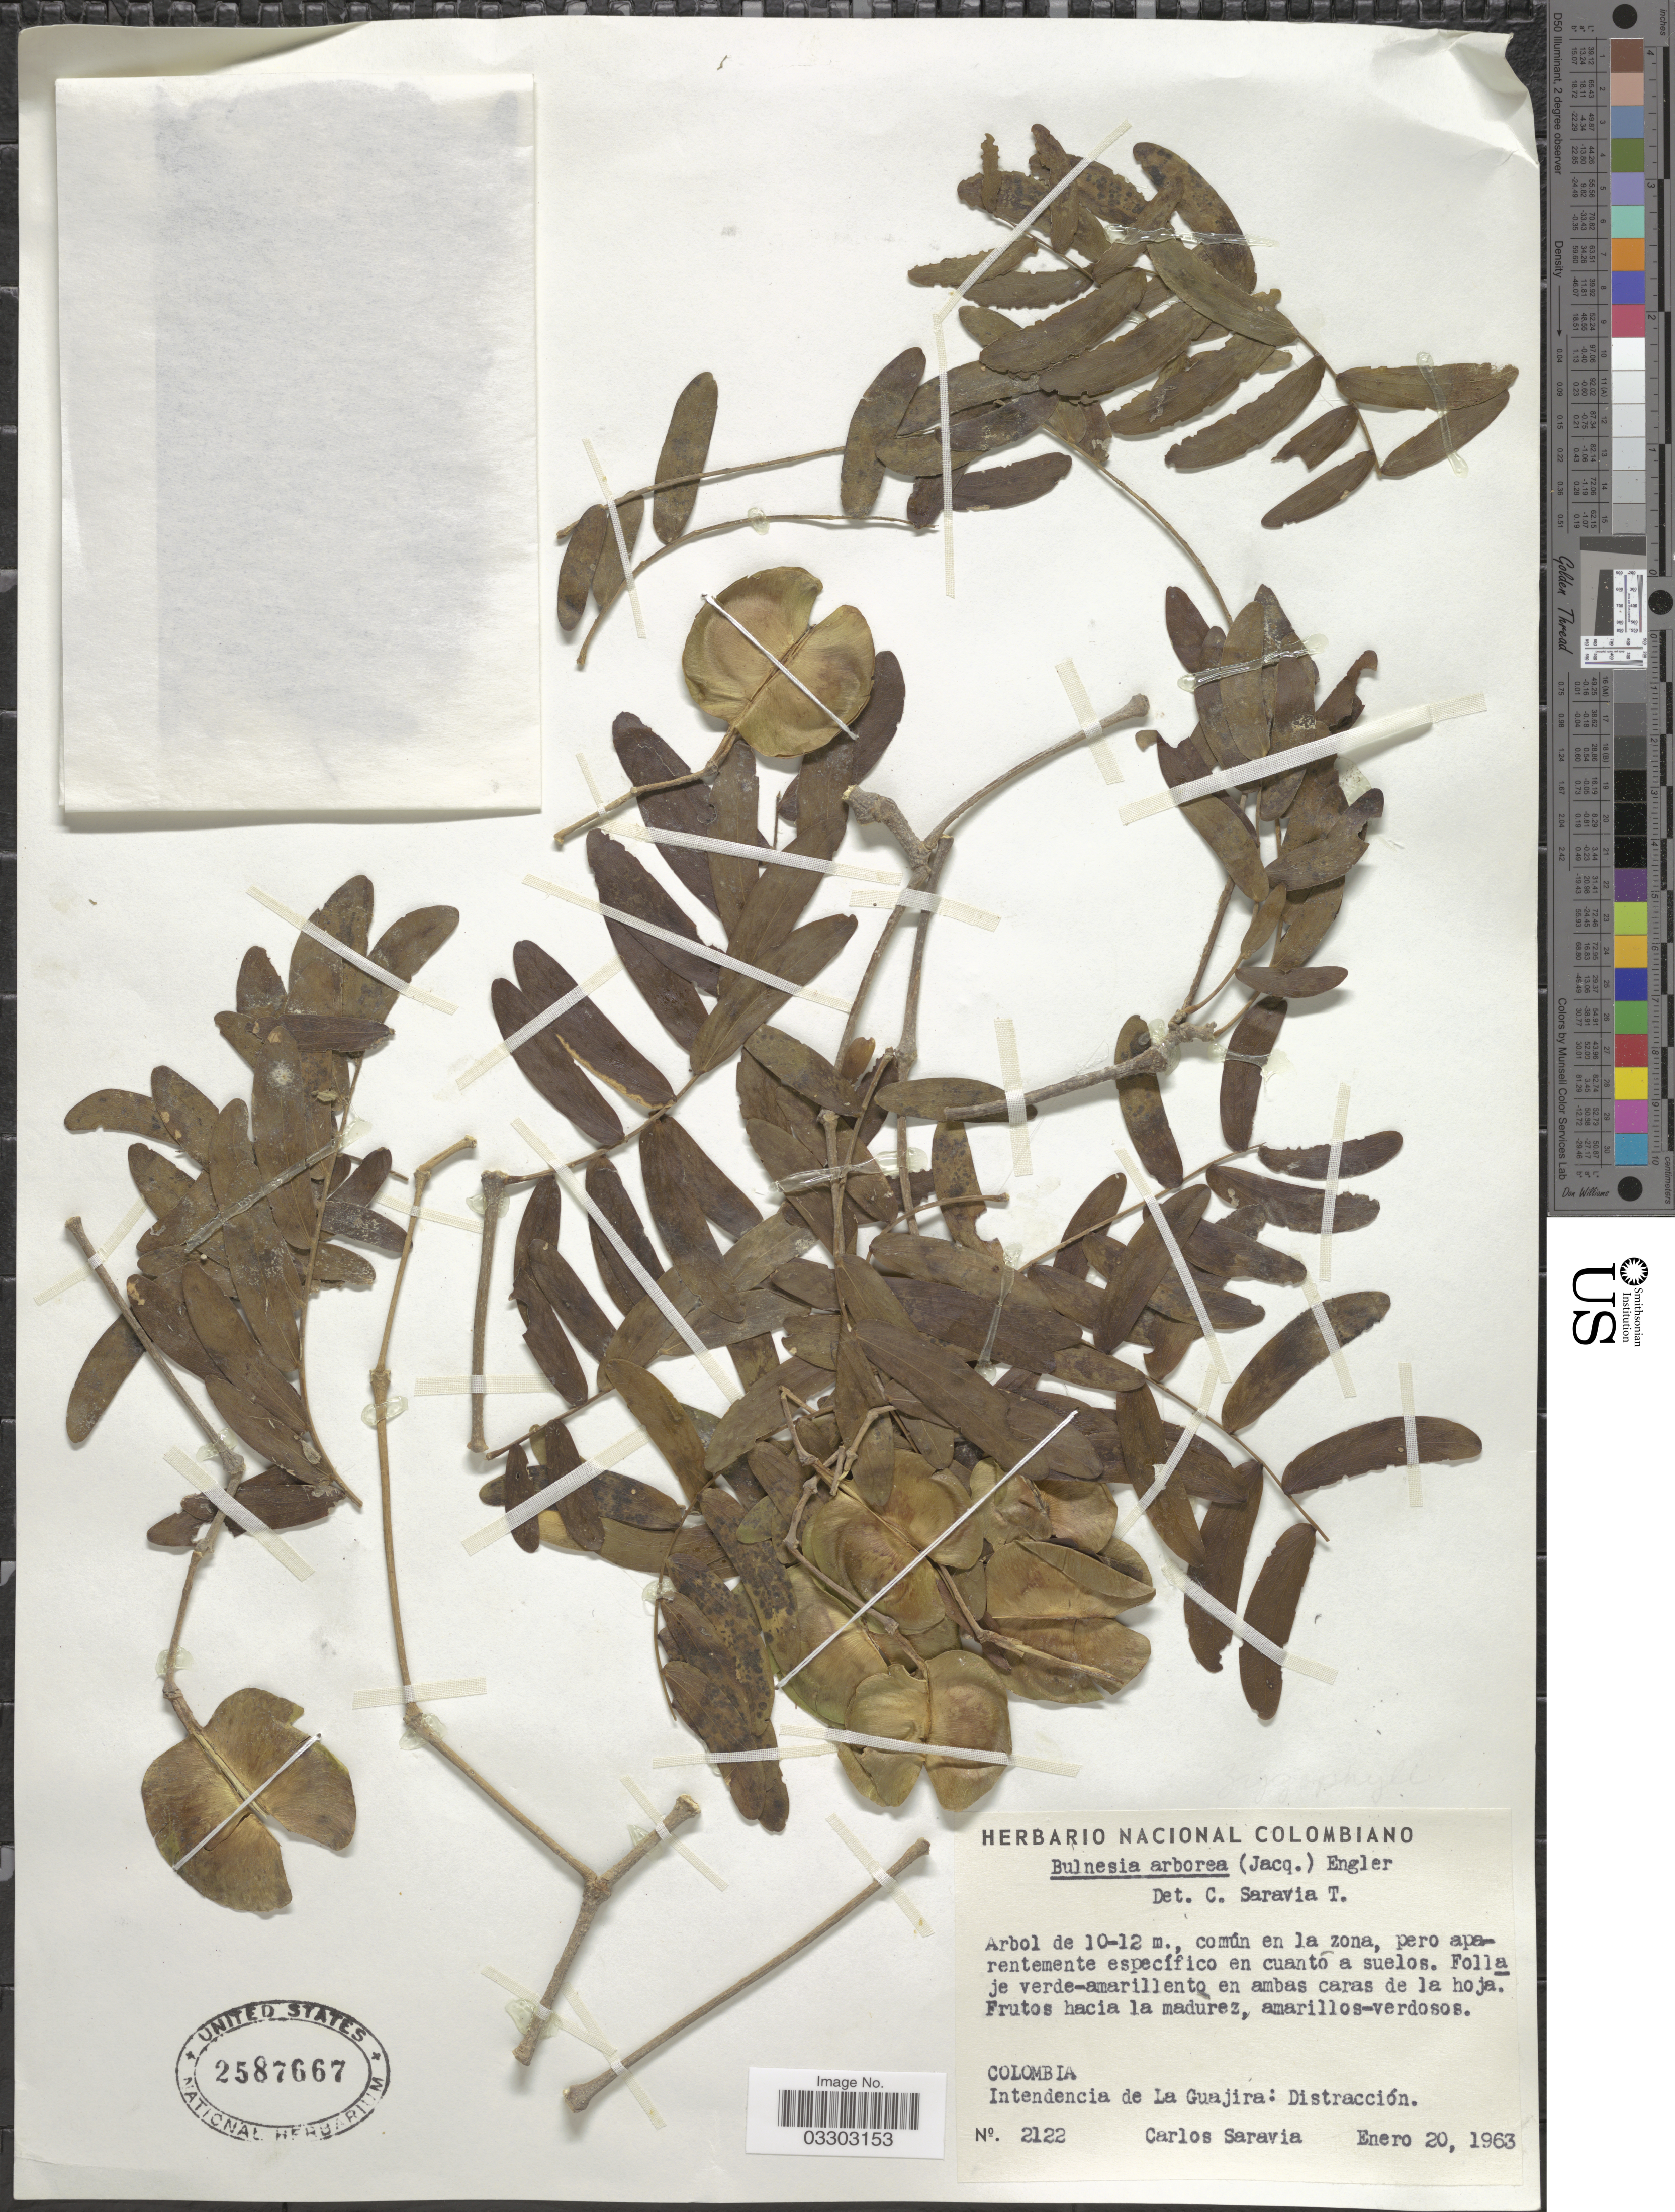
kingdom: Plantae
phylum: Tracheophyta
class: Magnoliopsida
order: Zygophyllales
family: Zygophyllaceae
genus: Gonopterodendron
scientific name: Gonopterodendron arboreum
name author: (Jacq.) Godoy-Bürki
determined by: U.S. National Herbarium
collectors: C. Saravia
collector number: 2122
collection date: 1963-01-20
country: Colombia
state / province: La Guajira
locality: Intendencia La Guajira: Distracción.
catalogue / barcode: US 2587667